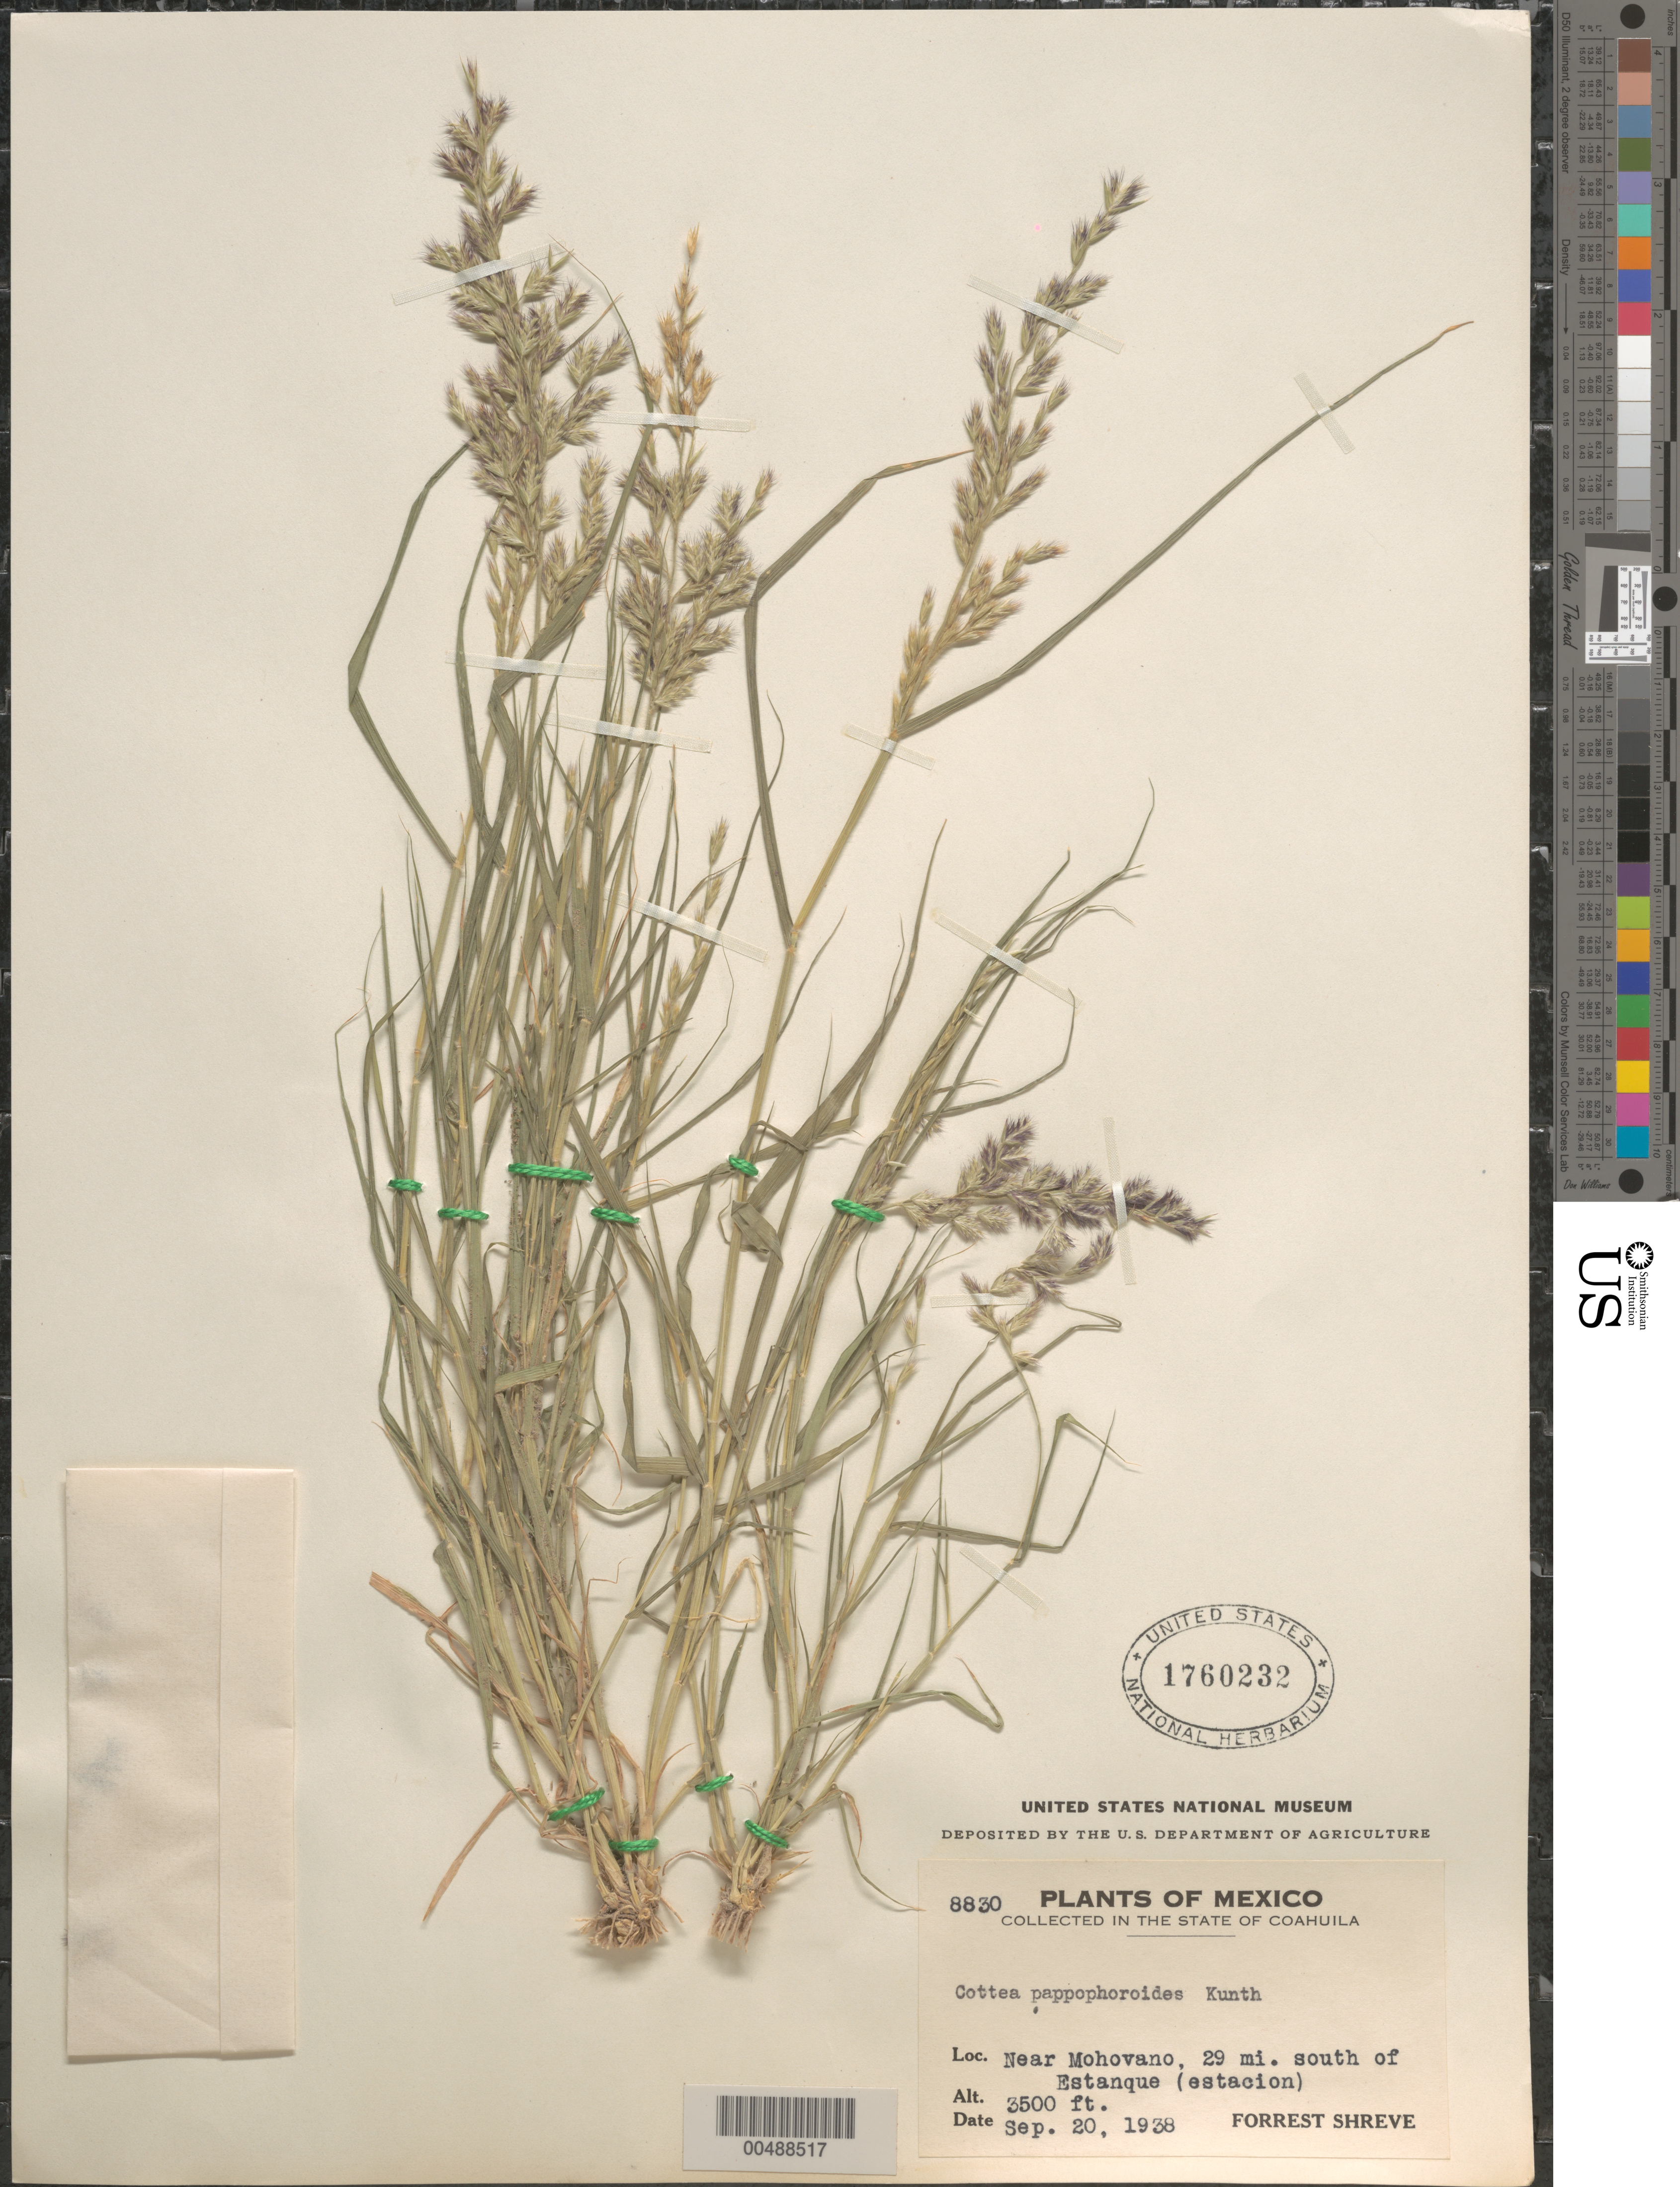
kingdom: Plantae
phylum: Tracheophyta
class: Liliopsida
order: Poales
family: Poaceae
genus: Cottea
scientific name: Cottea pappophoroides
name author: Kunth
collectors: F. Shreve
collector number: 8830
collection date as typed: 20 Sep 1938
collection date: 1938-09-20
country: Mexico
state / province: Coahuila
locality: Near Mohovano, 29 mi S of Estanque (estacion)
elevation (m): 1067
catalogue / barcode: US 1760232